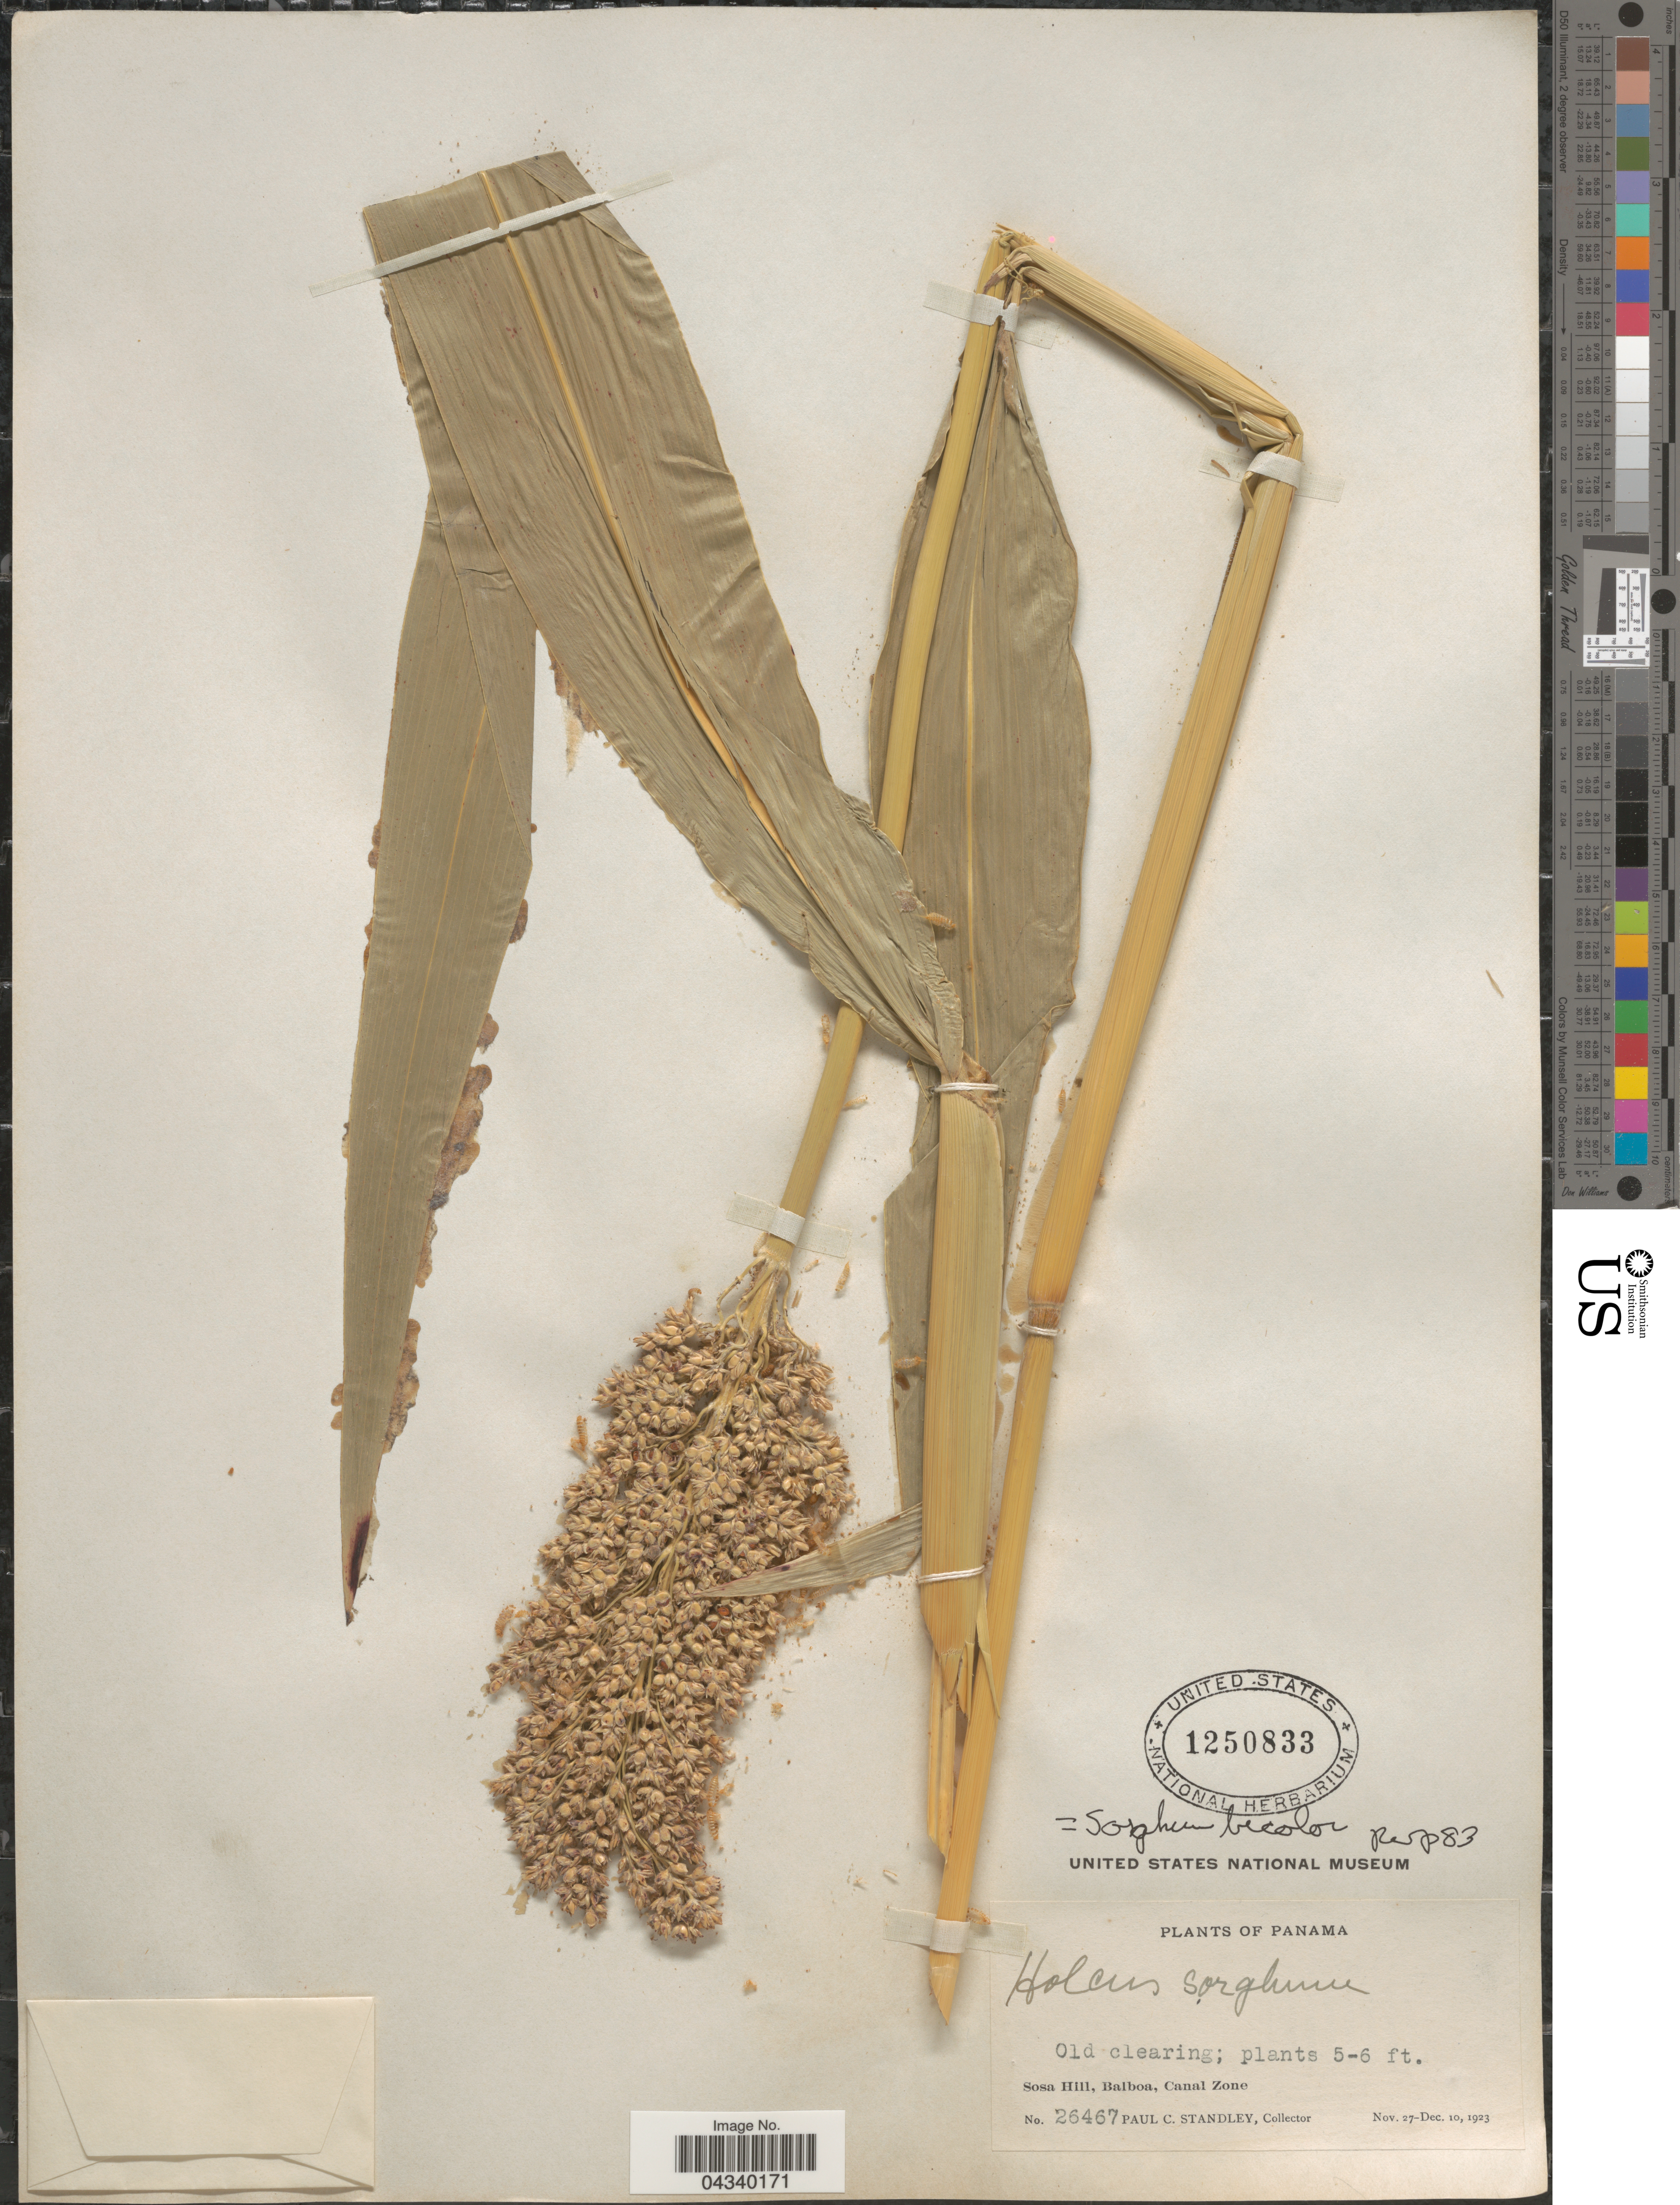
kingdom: Plantae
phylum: Tracheophyta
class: Liliopsida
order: Poales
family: Poaceae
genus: Sorghum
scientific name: Sorghum bicolor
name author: (L.) Moench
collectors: P. C. Standley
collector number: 26467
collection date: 1923-11-27/1923-12-10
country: Panama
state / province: Colón / Panamá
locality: Sosa Hill, Balboa, Canal Zone.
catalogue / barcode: US 1250833